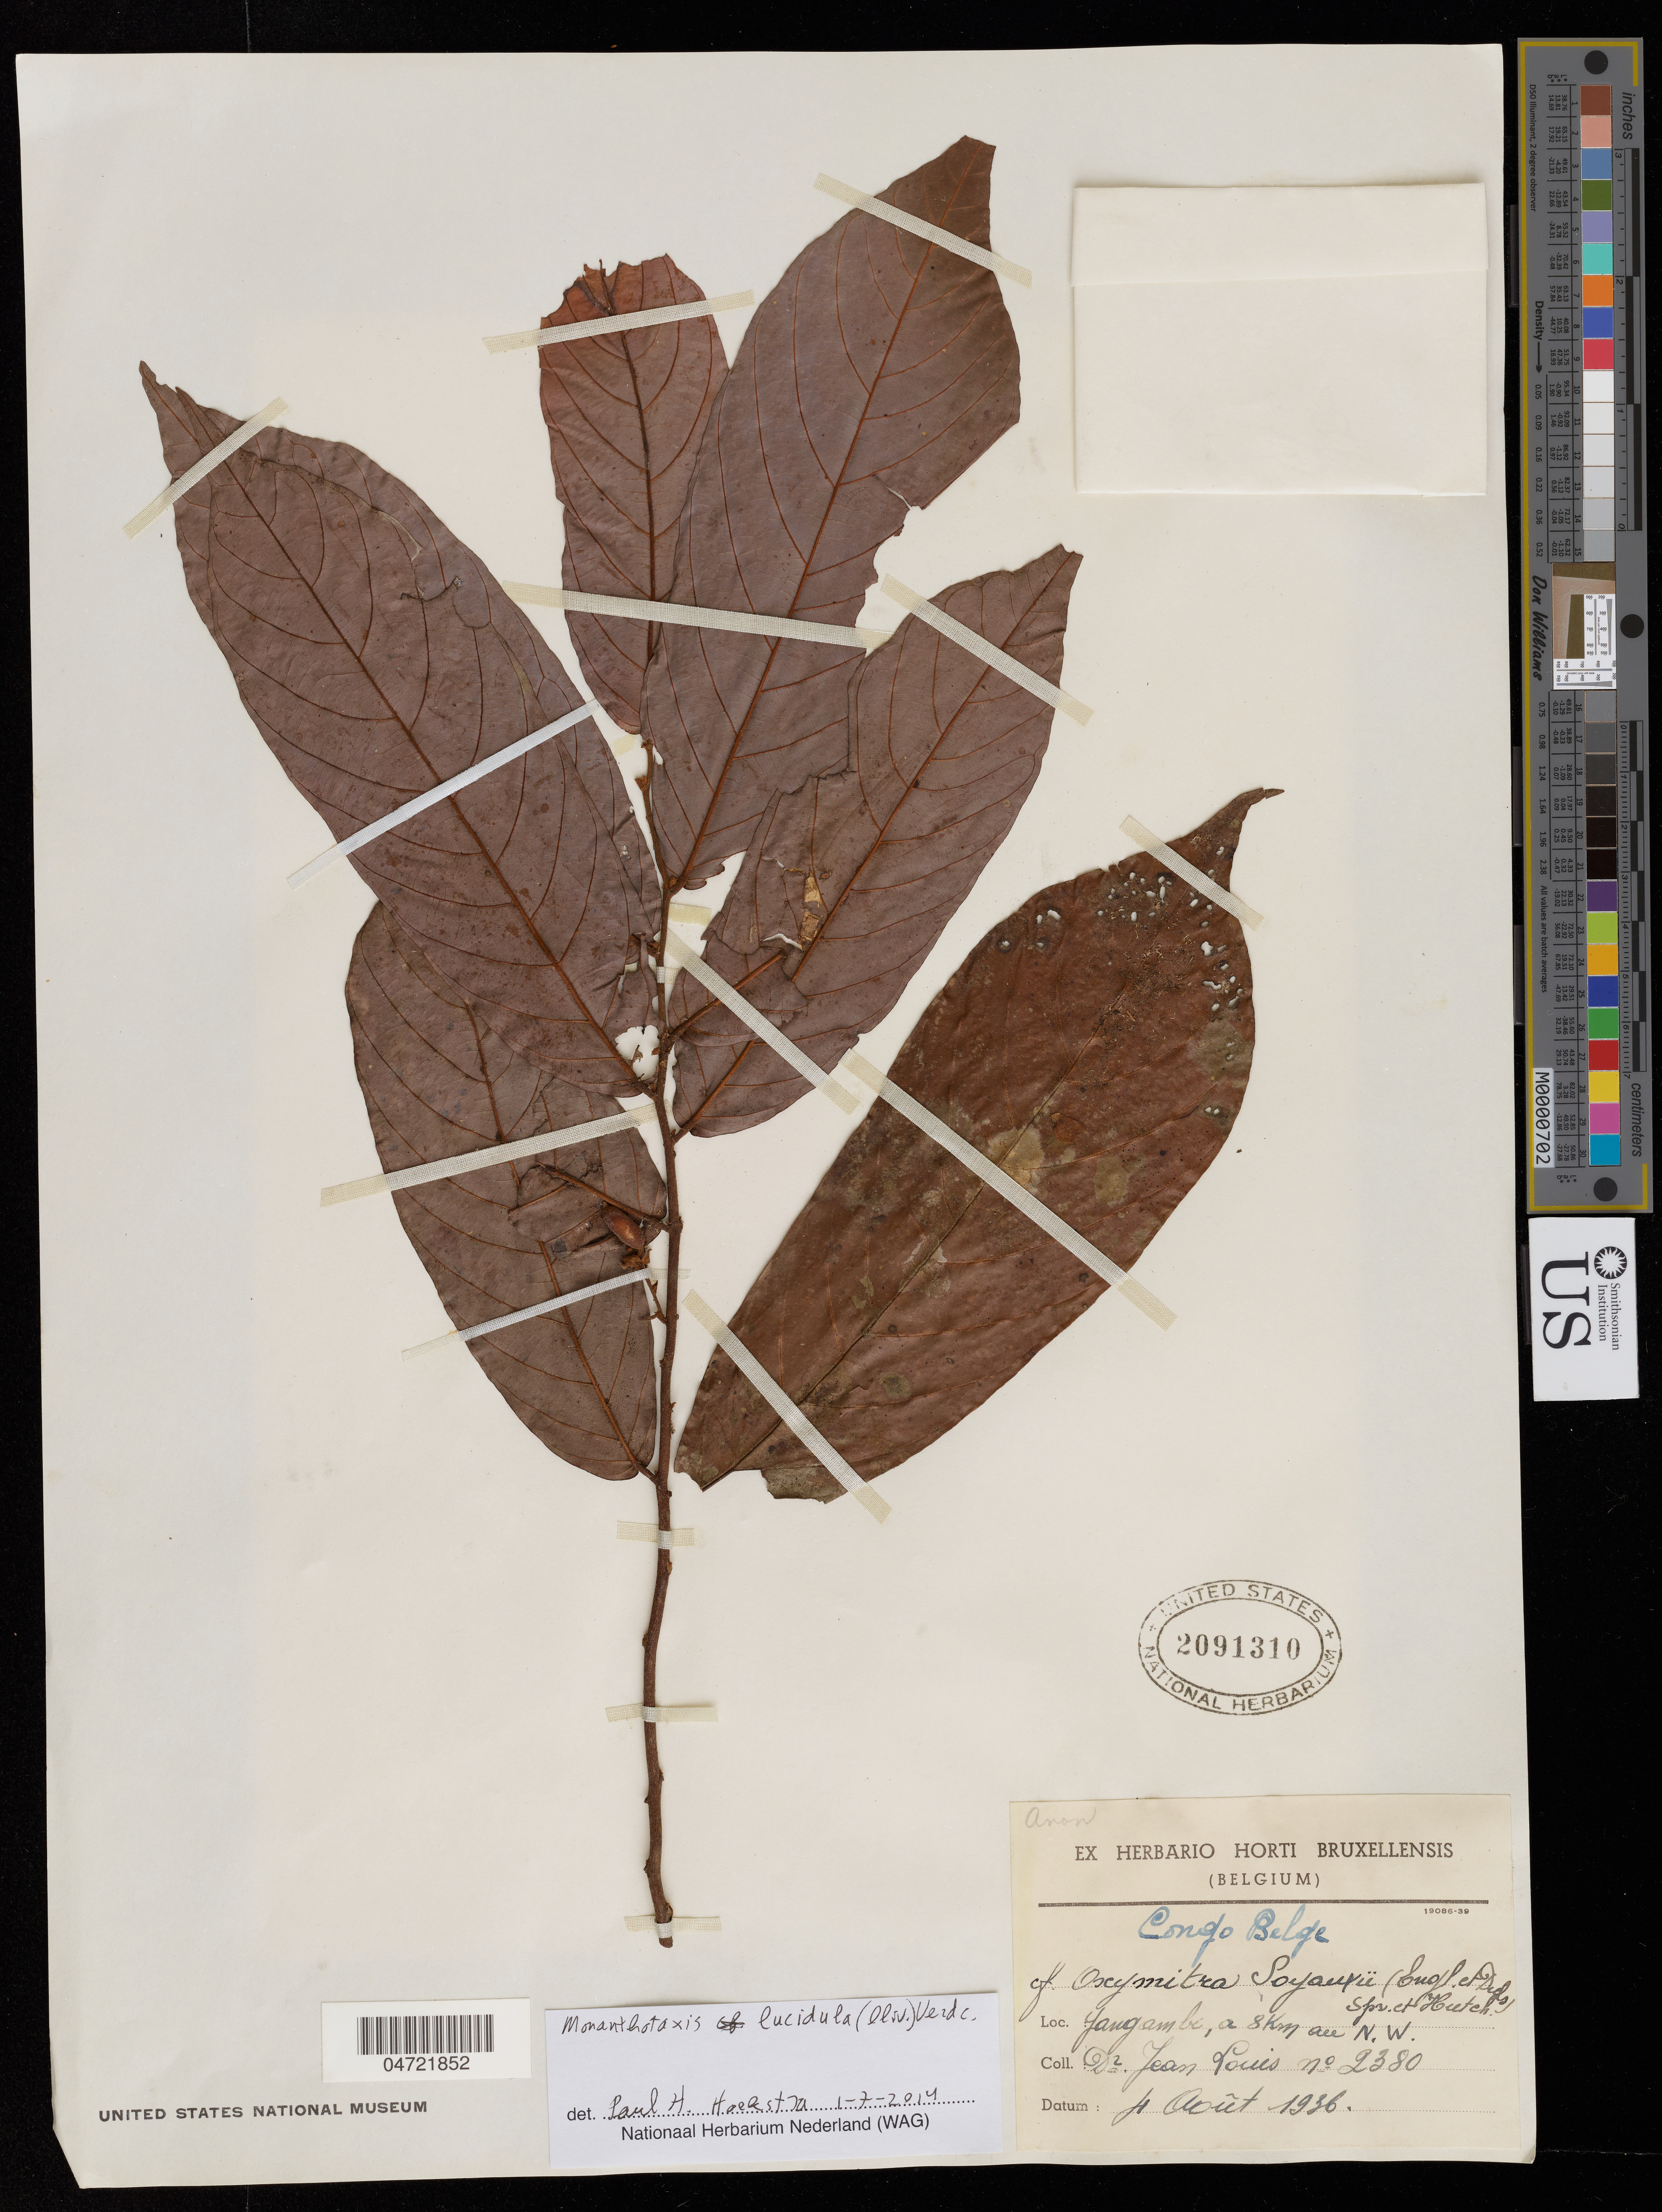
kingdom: Plantae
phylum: Tracheophyta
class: Magnoliopsida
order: Magnoliales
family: Annonaceae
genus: Monanthotaxis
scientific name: Monanthotaxis lucidula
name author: (Oliv.) Verdc.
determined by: Hoekstra, P. H.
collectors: J. Louis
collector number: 2380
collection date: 1936-08-04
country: Congo, Democratic Republic of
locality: Congo Belgica: Yangambi, a 8 km au NW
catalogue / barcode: US 2091310